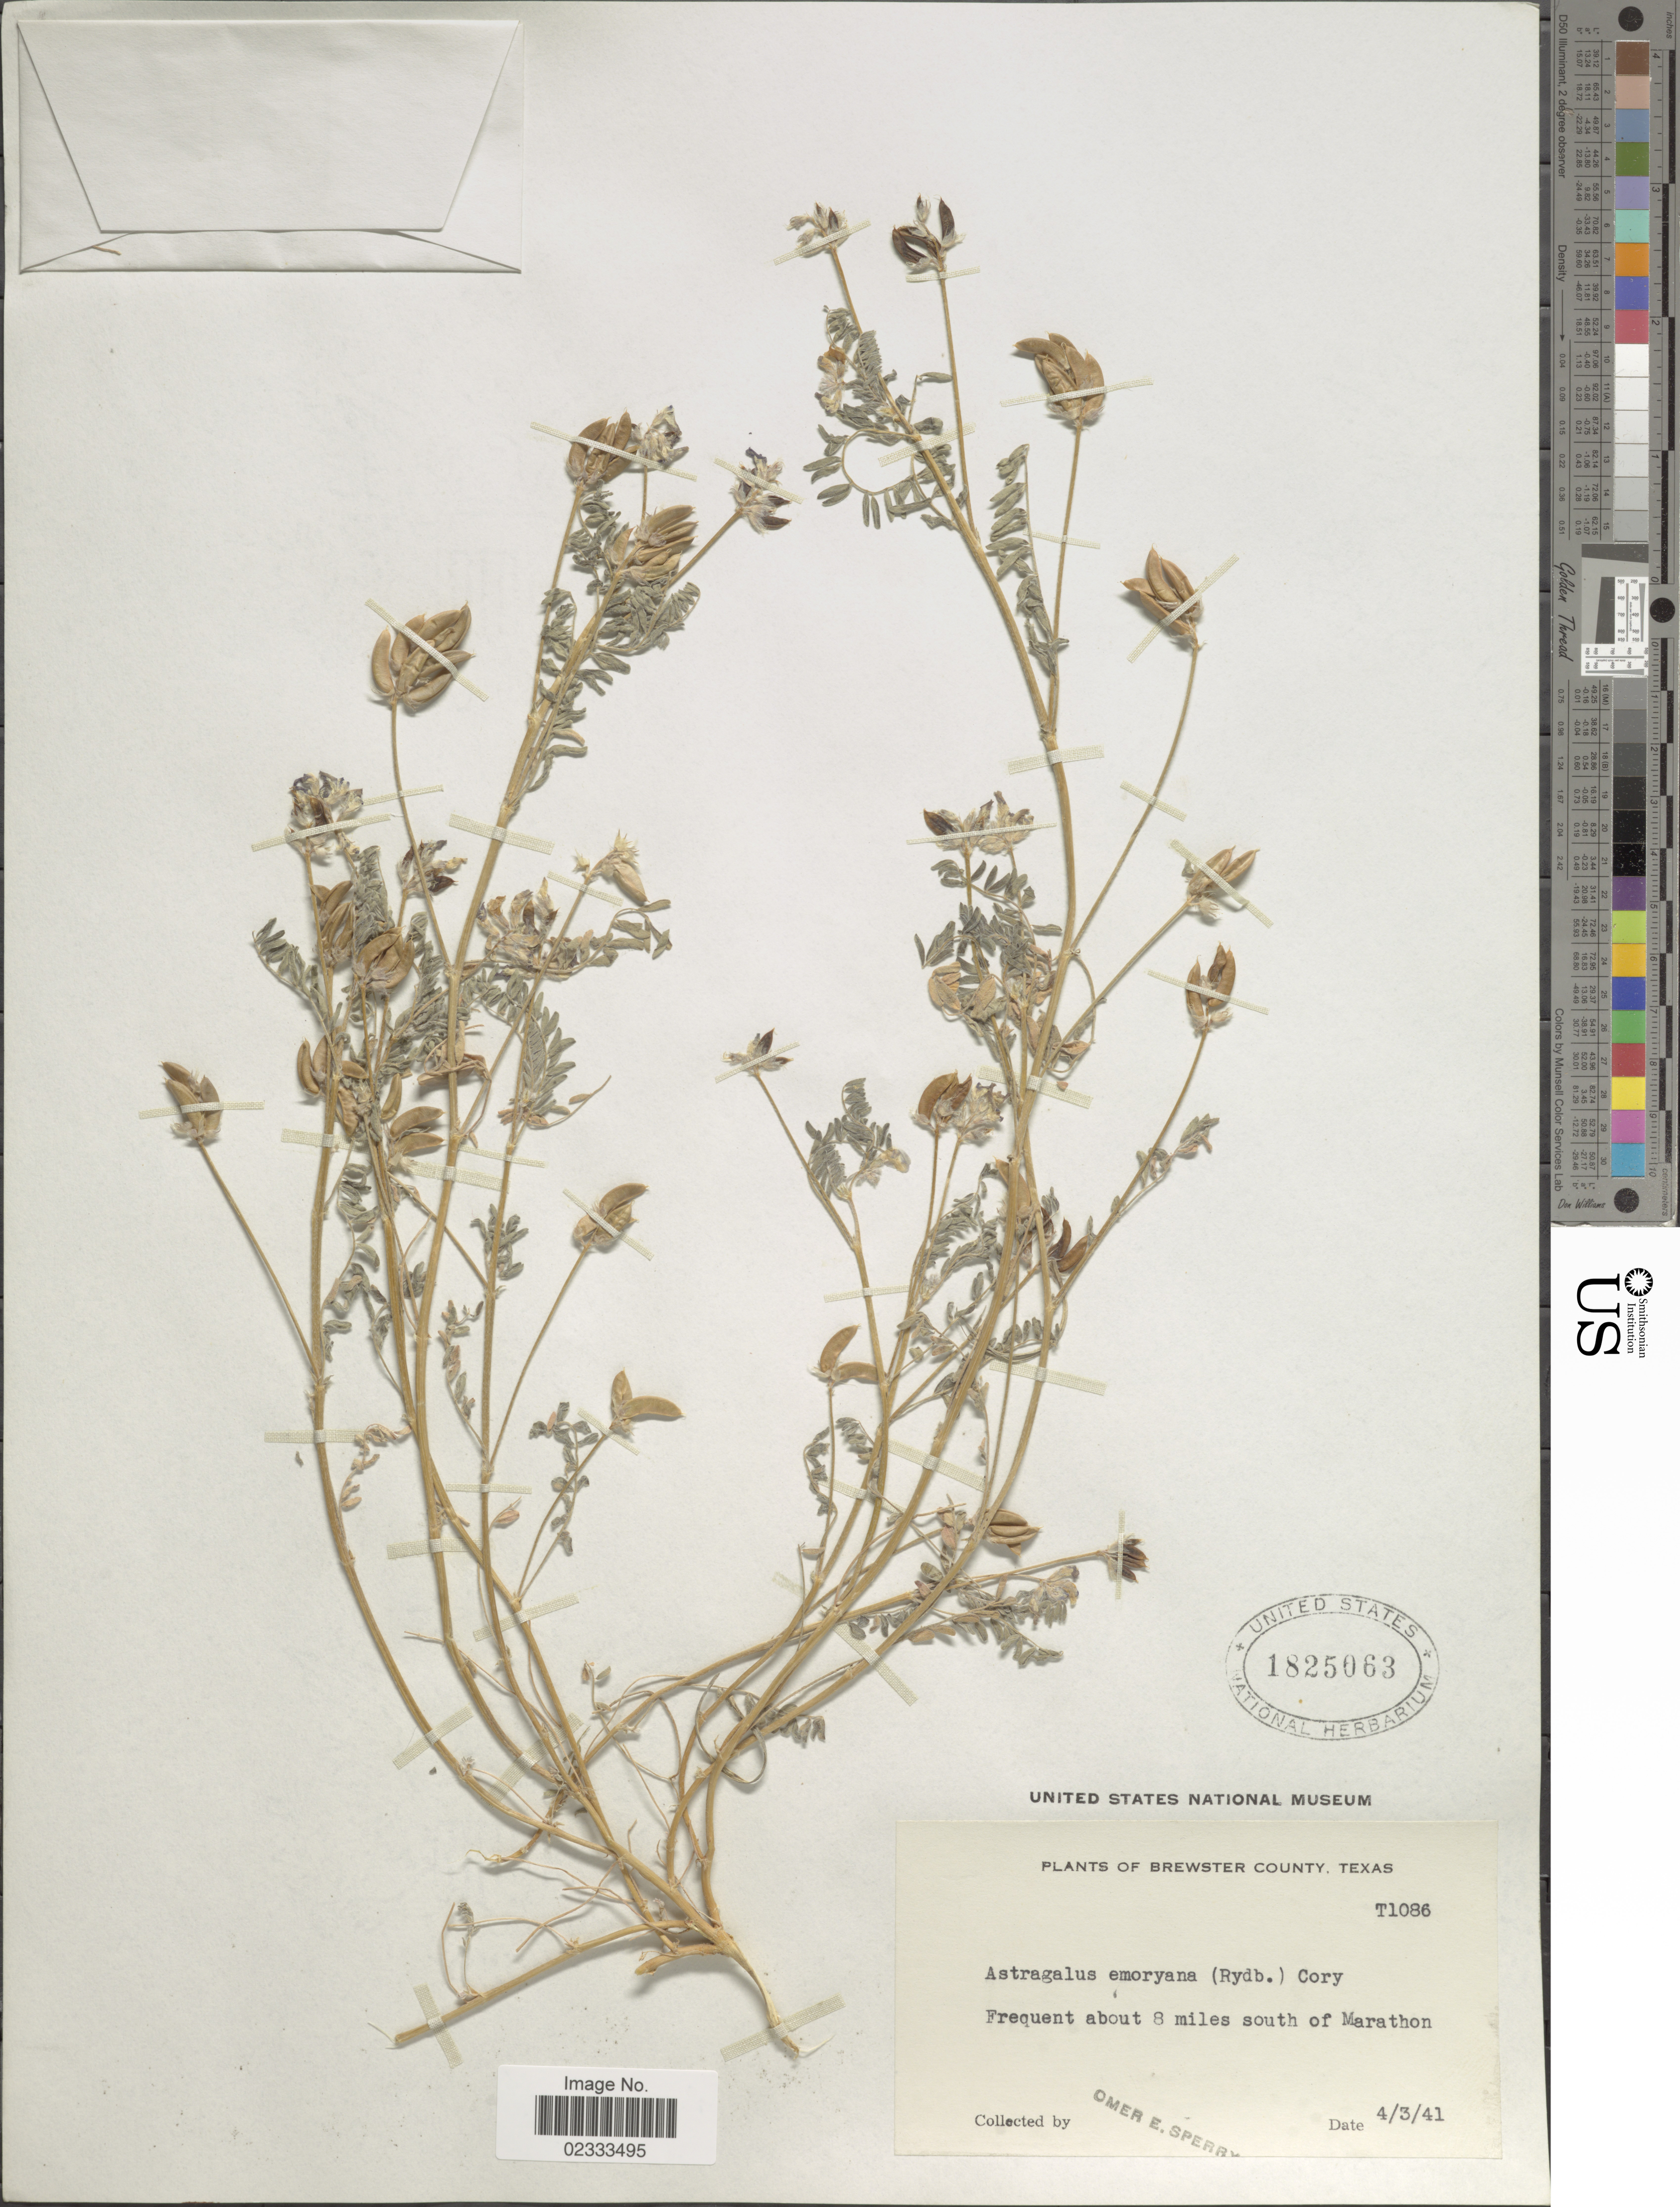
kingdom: Plantae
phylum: Tracheophyta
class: Magnoliopsida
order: Fabales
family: Fabaceae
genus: Astragalus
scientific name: Astragalus austrinus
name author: (Small) O.E. Schulz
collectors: O. E. Sperry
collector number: T1086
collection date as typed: Transcribed d/m/y: 3/4/41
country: United States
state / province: Texas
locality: Brewster County, Frequent about 8 miles south of Marathon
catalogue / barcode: US 1825063